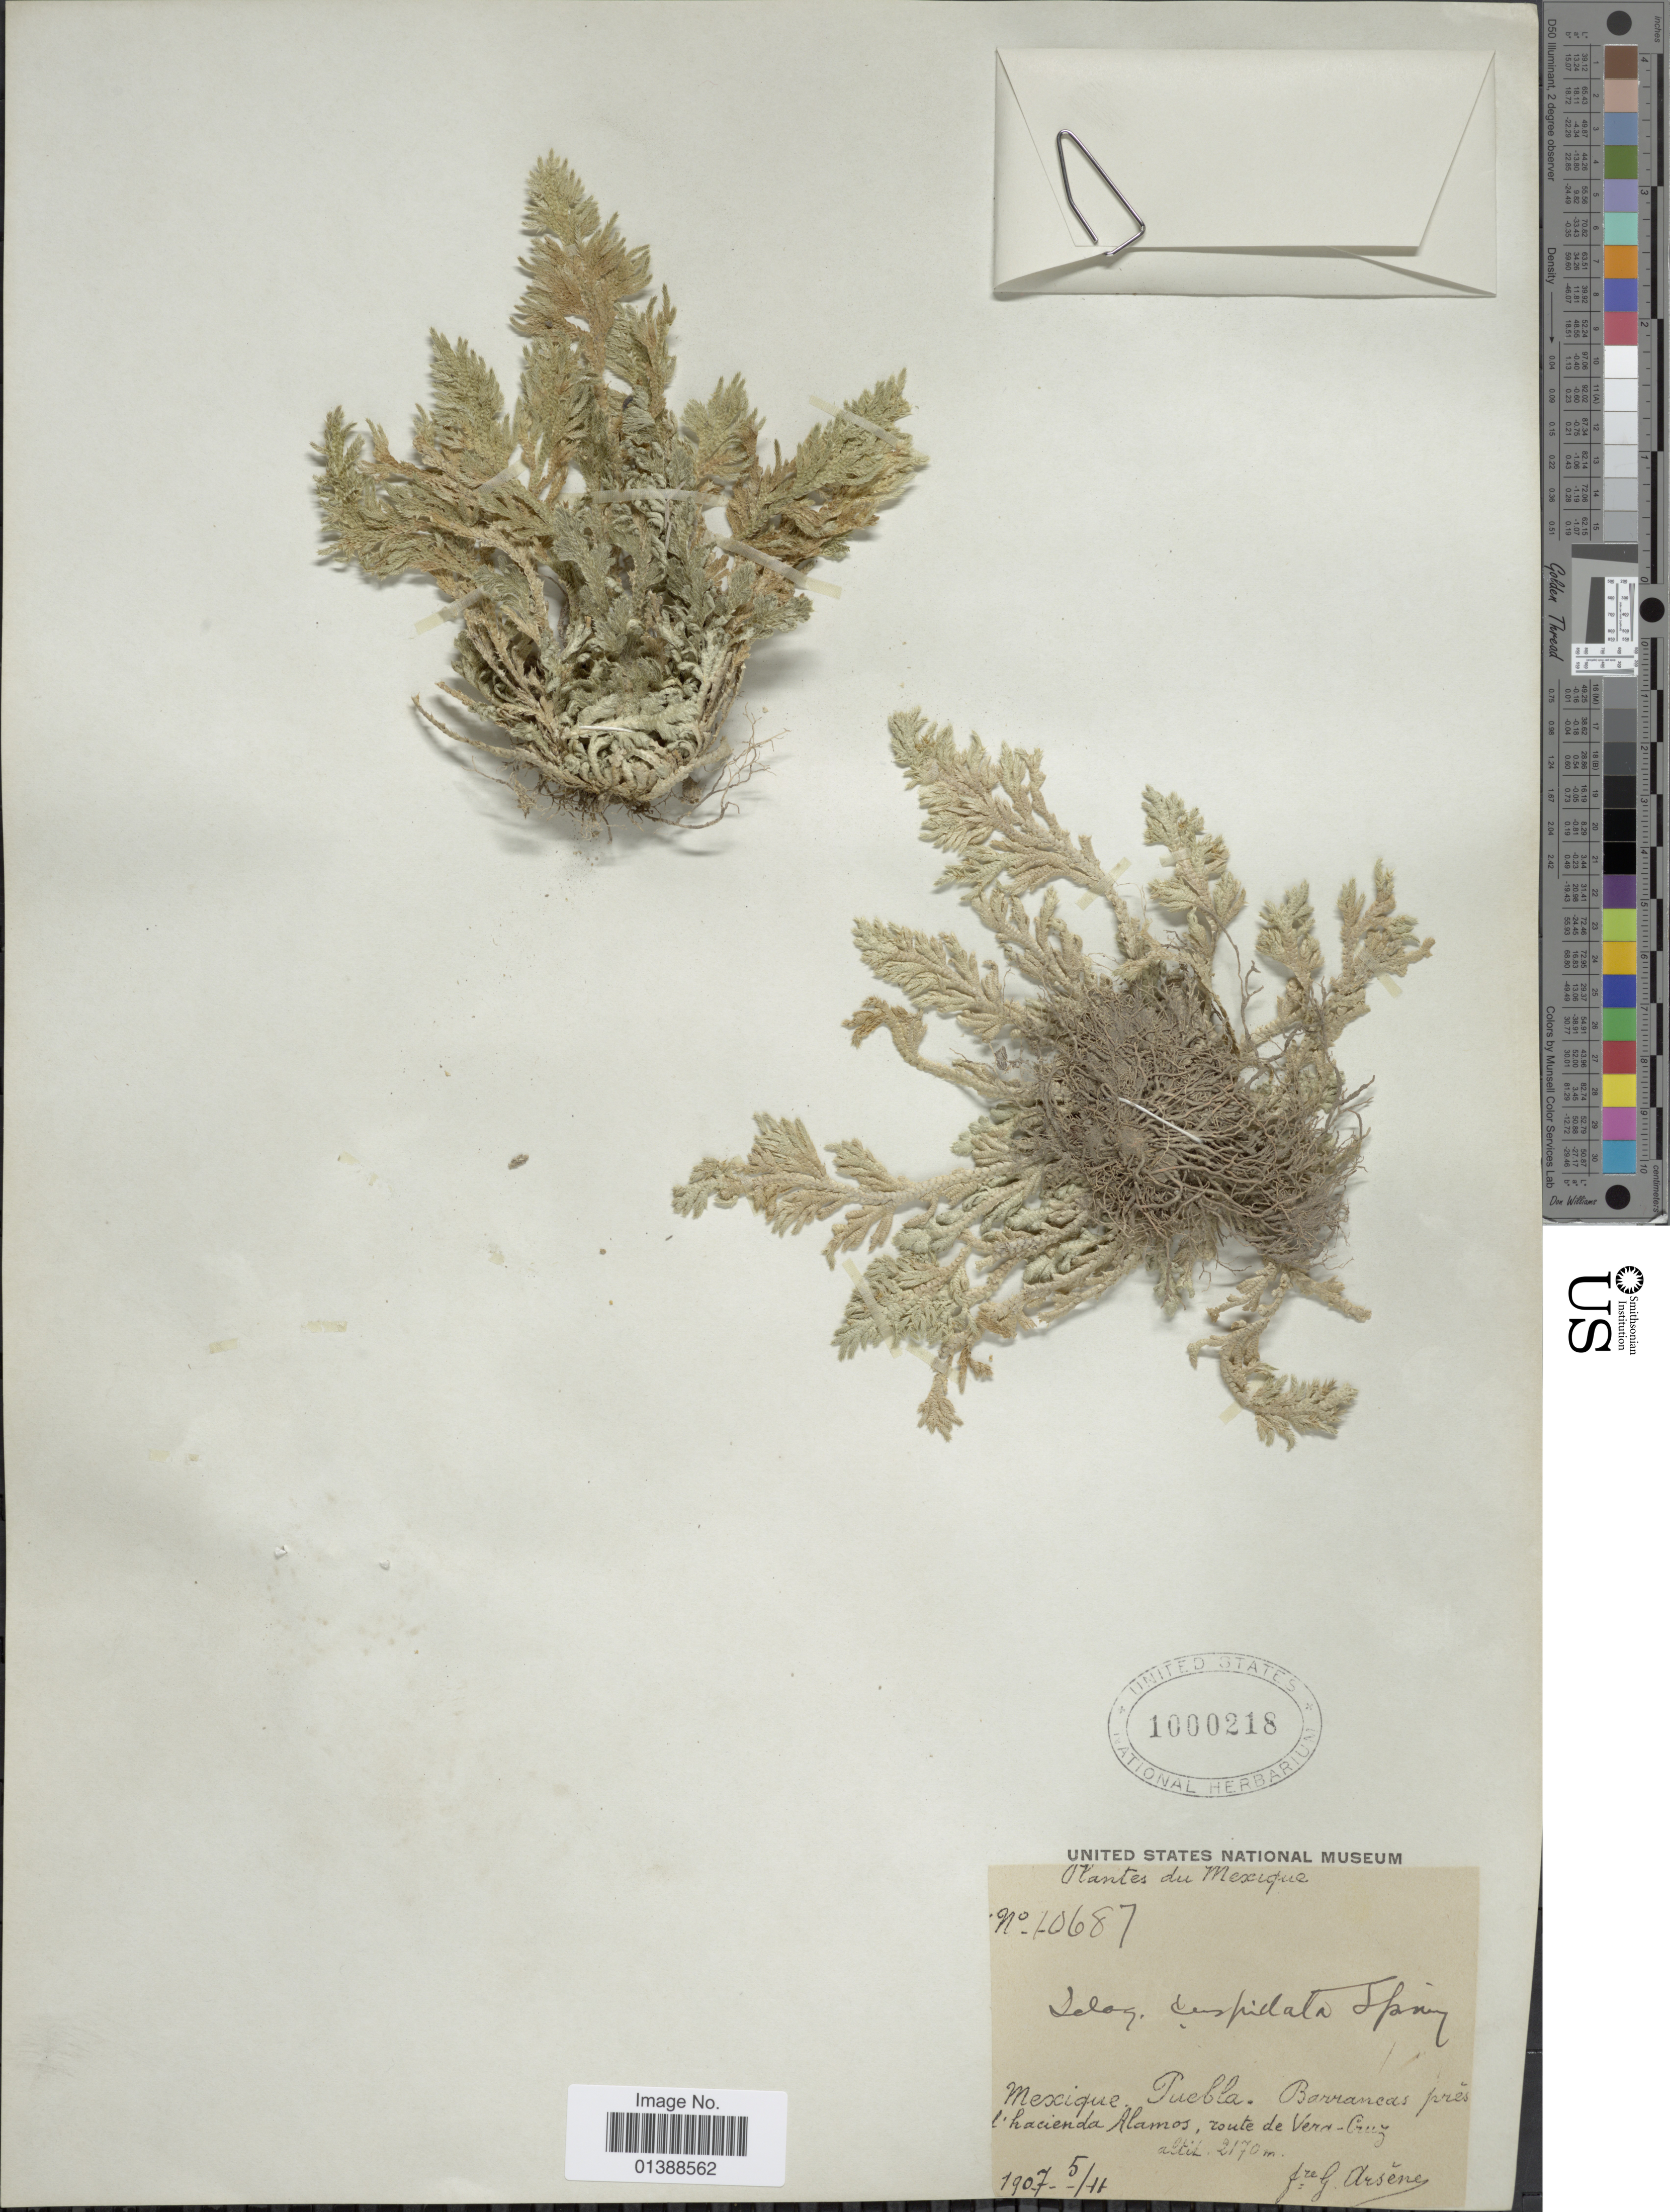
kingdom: Plantae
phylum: Tracheophyta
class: Lycopodiopsida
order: Selaginellales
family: Selaginellaceae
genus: Selaginella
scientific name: Selaginella pallescens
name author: (C. Presl) Spring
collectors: Bro. G. Arsène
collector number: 10687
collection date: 1907-11-05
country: Mexico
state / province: Puebla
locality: Barrancas pres l'hacienda Alamos, route de Vera-Cruz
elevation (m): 2170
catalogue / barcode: US 1000218